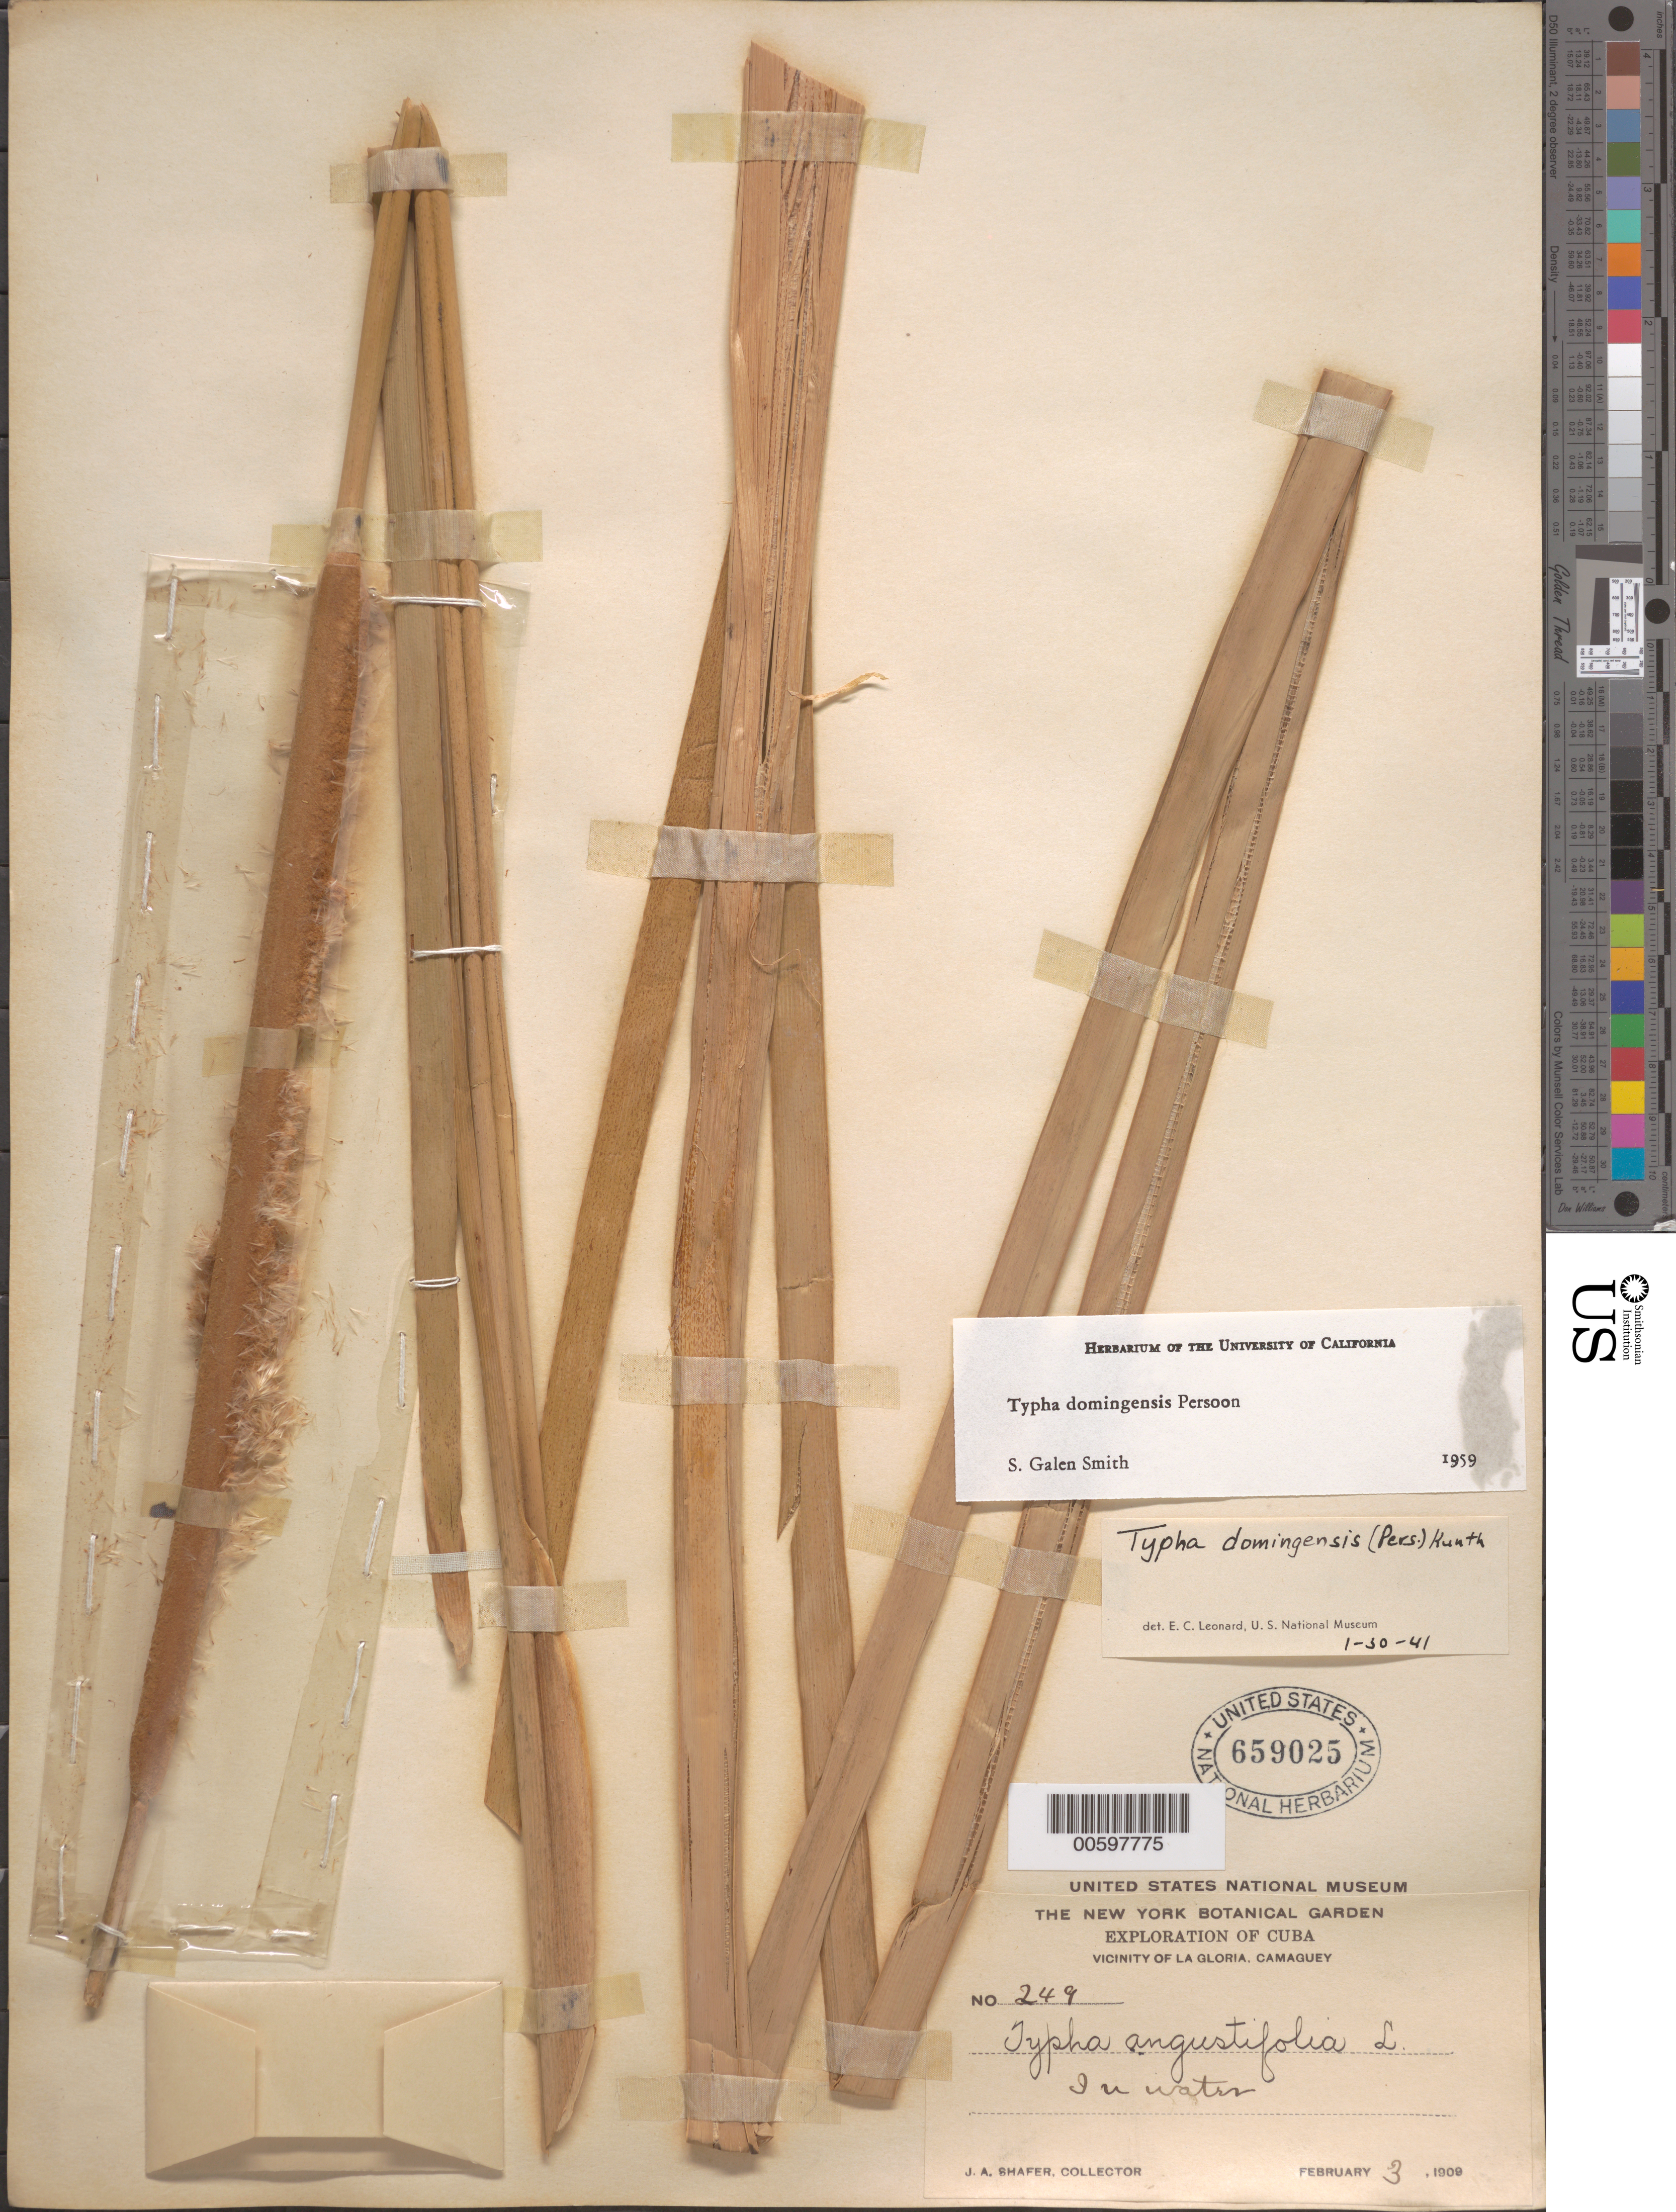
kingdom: Plantae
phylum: Tracheophyta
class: Liliopsida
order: Poales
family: Typhaceae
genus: Typha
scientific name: Typha domingensis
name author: Pers.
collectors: J. A. Shafer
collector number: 249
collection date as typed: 03 Feb 1909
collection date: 1909-02-03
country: Cuba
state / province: Camagüey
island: Greater Antilles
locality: La Gloria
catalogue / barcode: US 659025